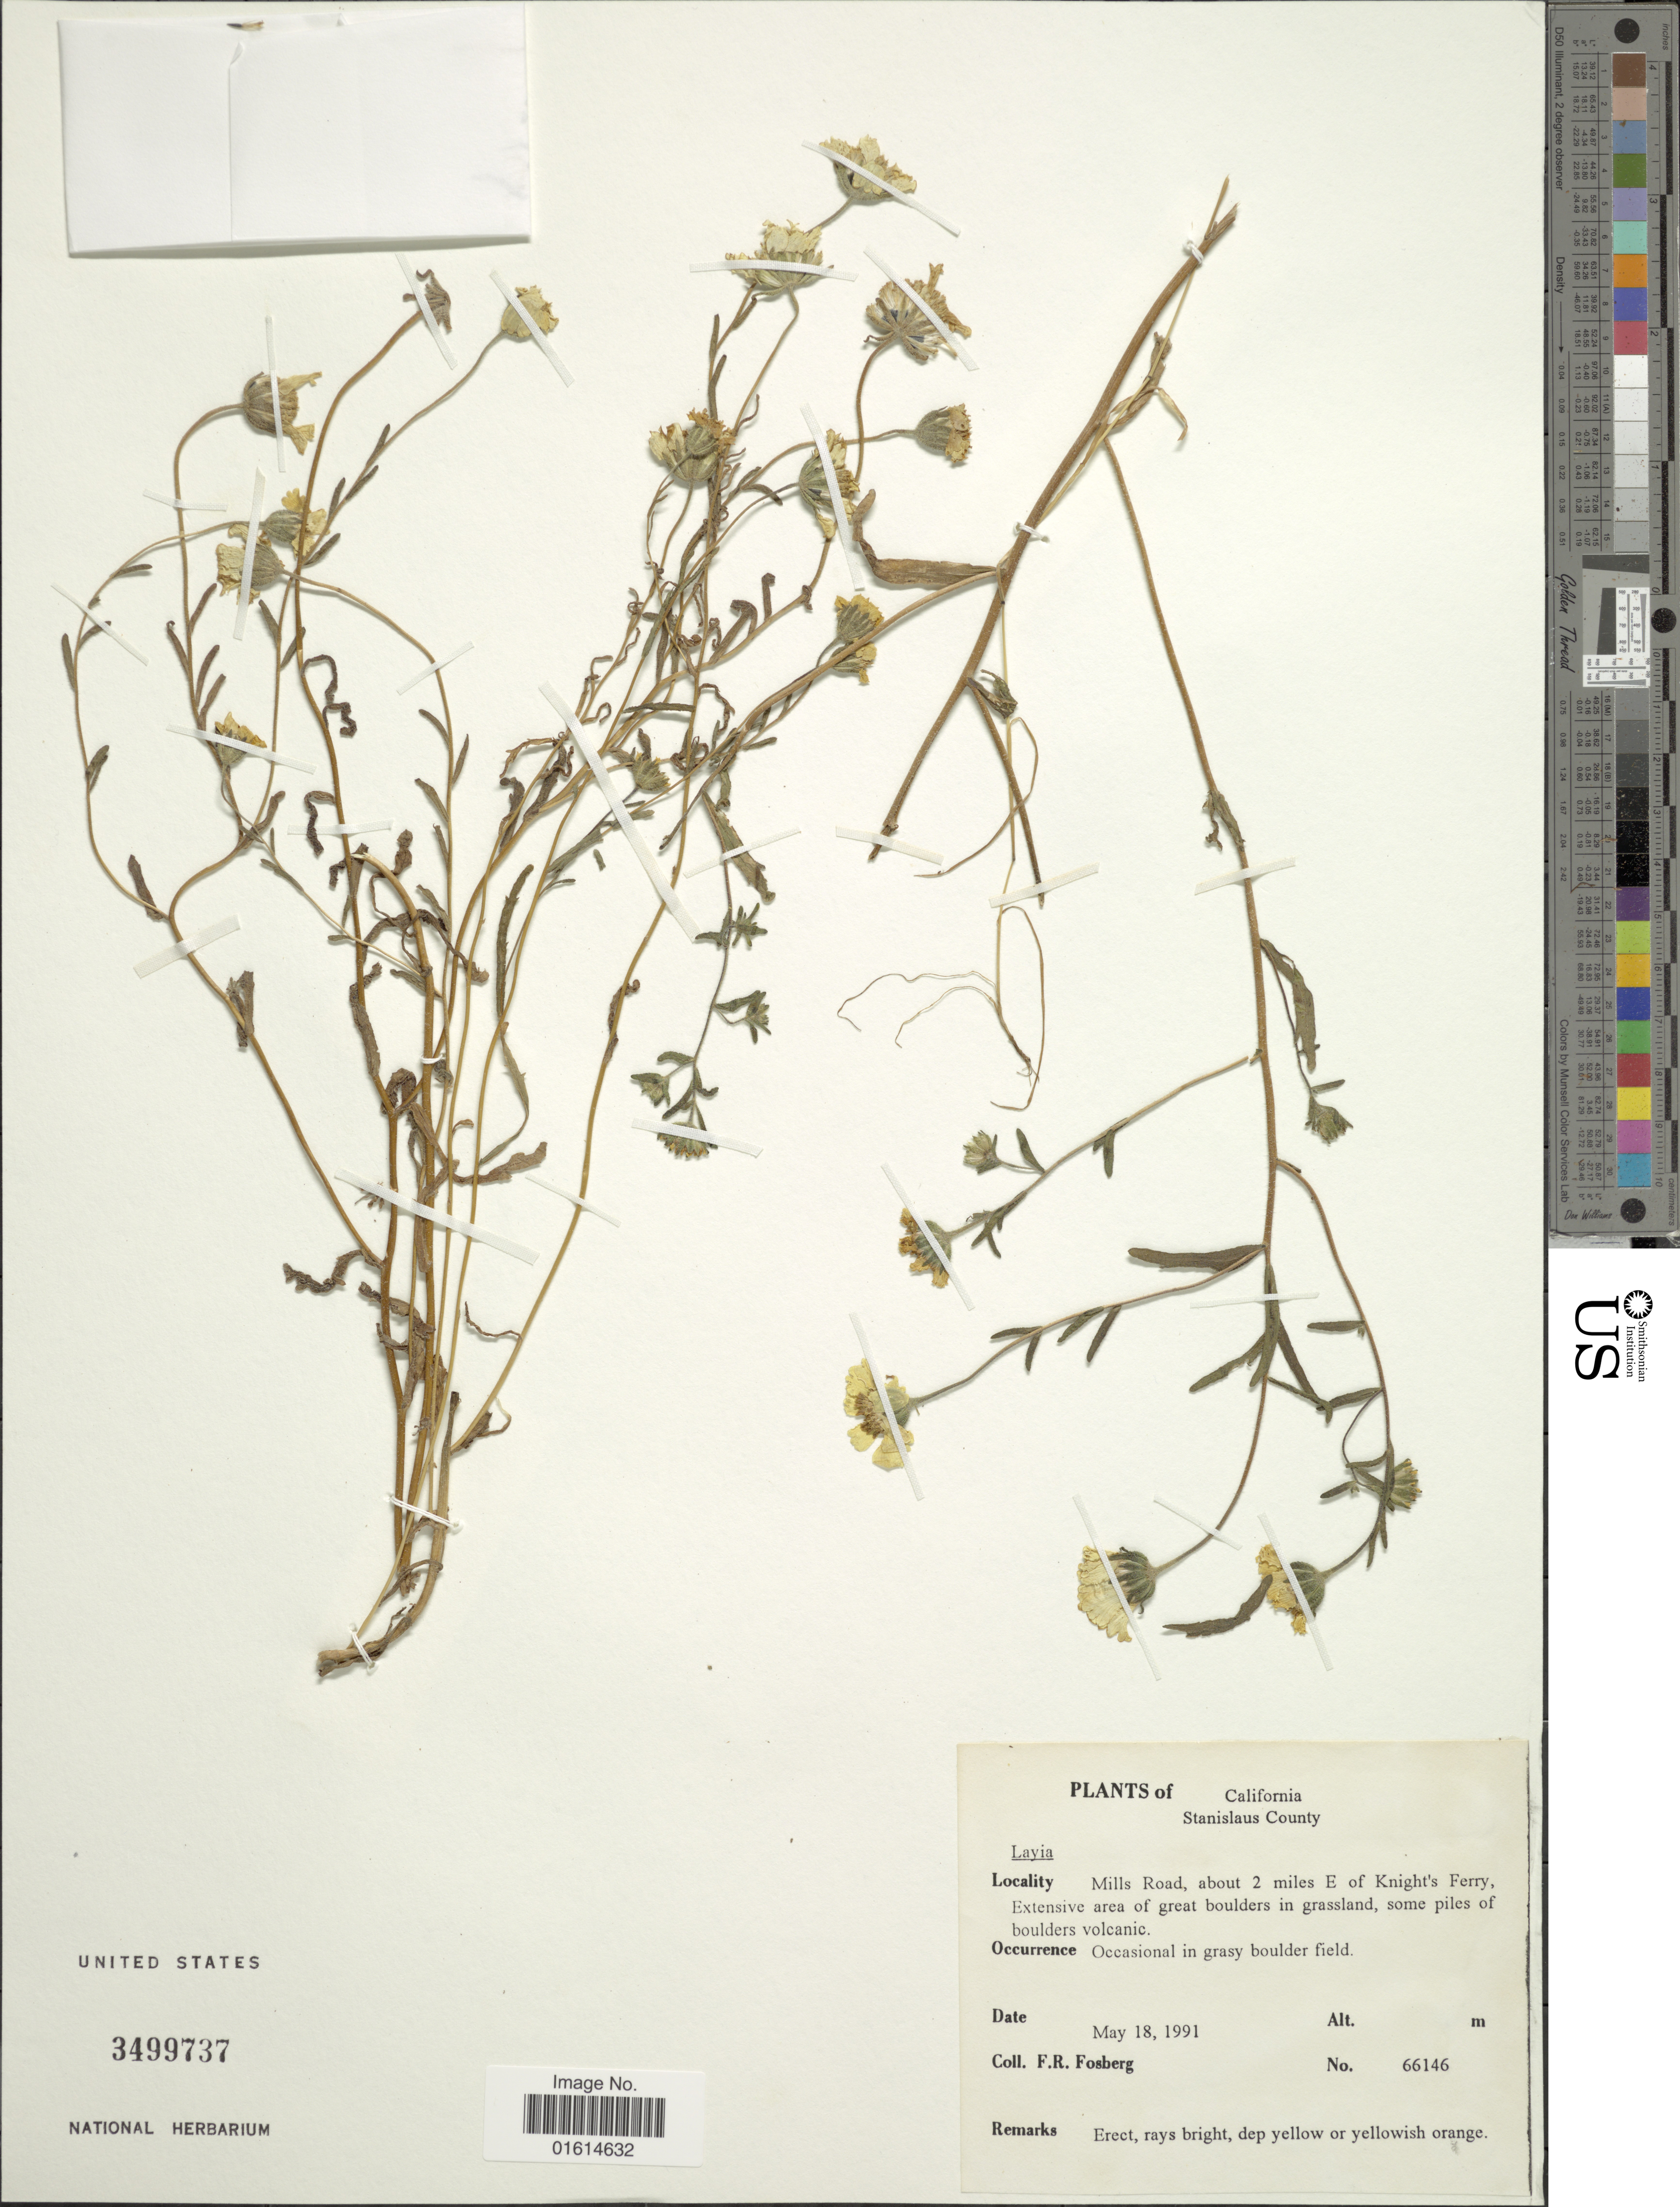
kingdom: Plantae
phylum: Tracheophyta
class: Magnoliopsida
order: Asterales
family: Asteraceae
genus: Layia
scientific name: Layia sp.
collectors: F. R. Fosberg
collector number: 66146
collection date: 1991-05-18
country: United States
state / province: California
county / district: Stanislaus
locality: Stanislaus County, Mills Road, about 2 miles E of Knight's Ferry, Extensive area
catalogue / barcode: US 3499737